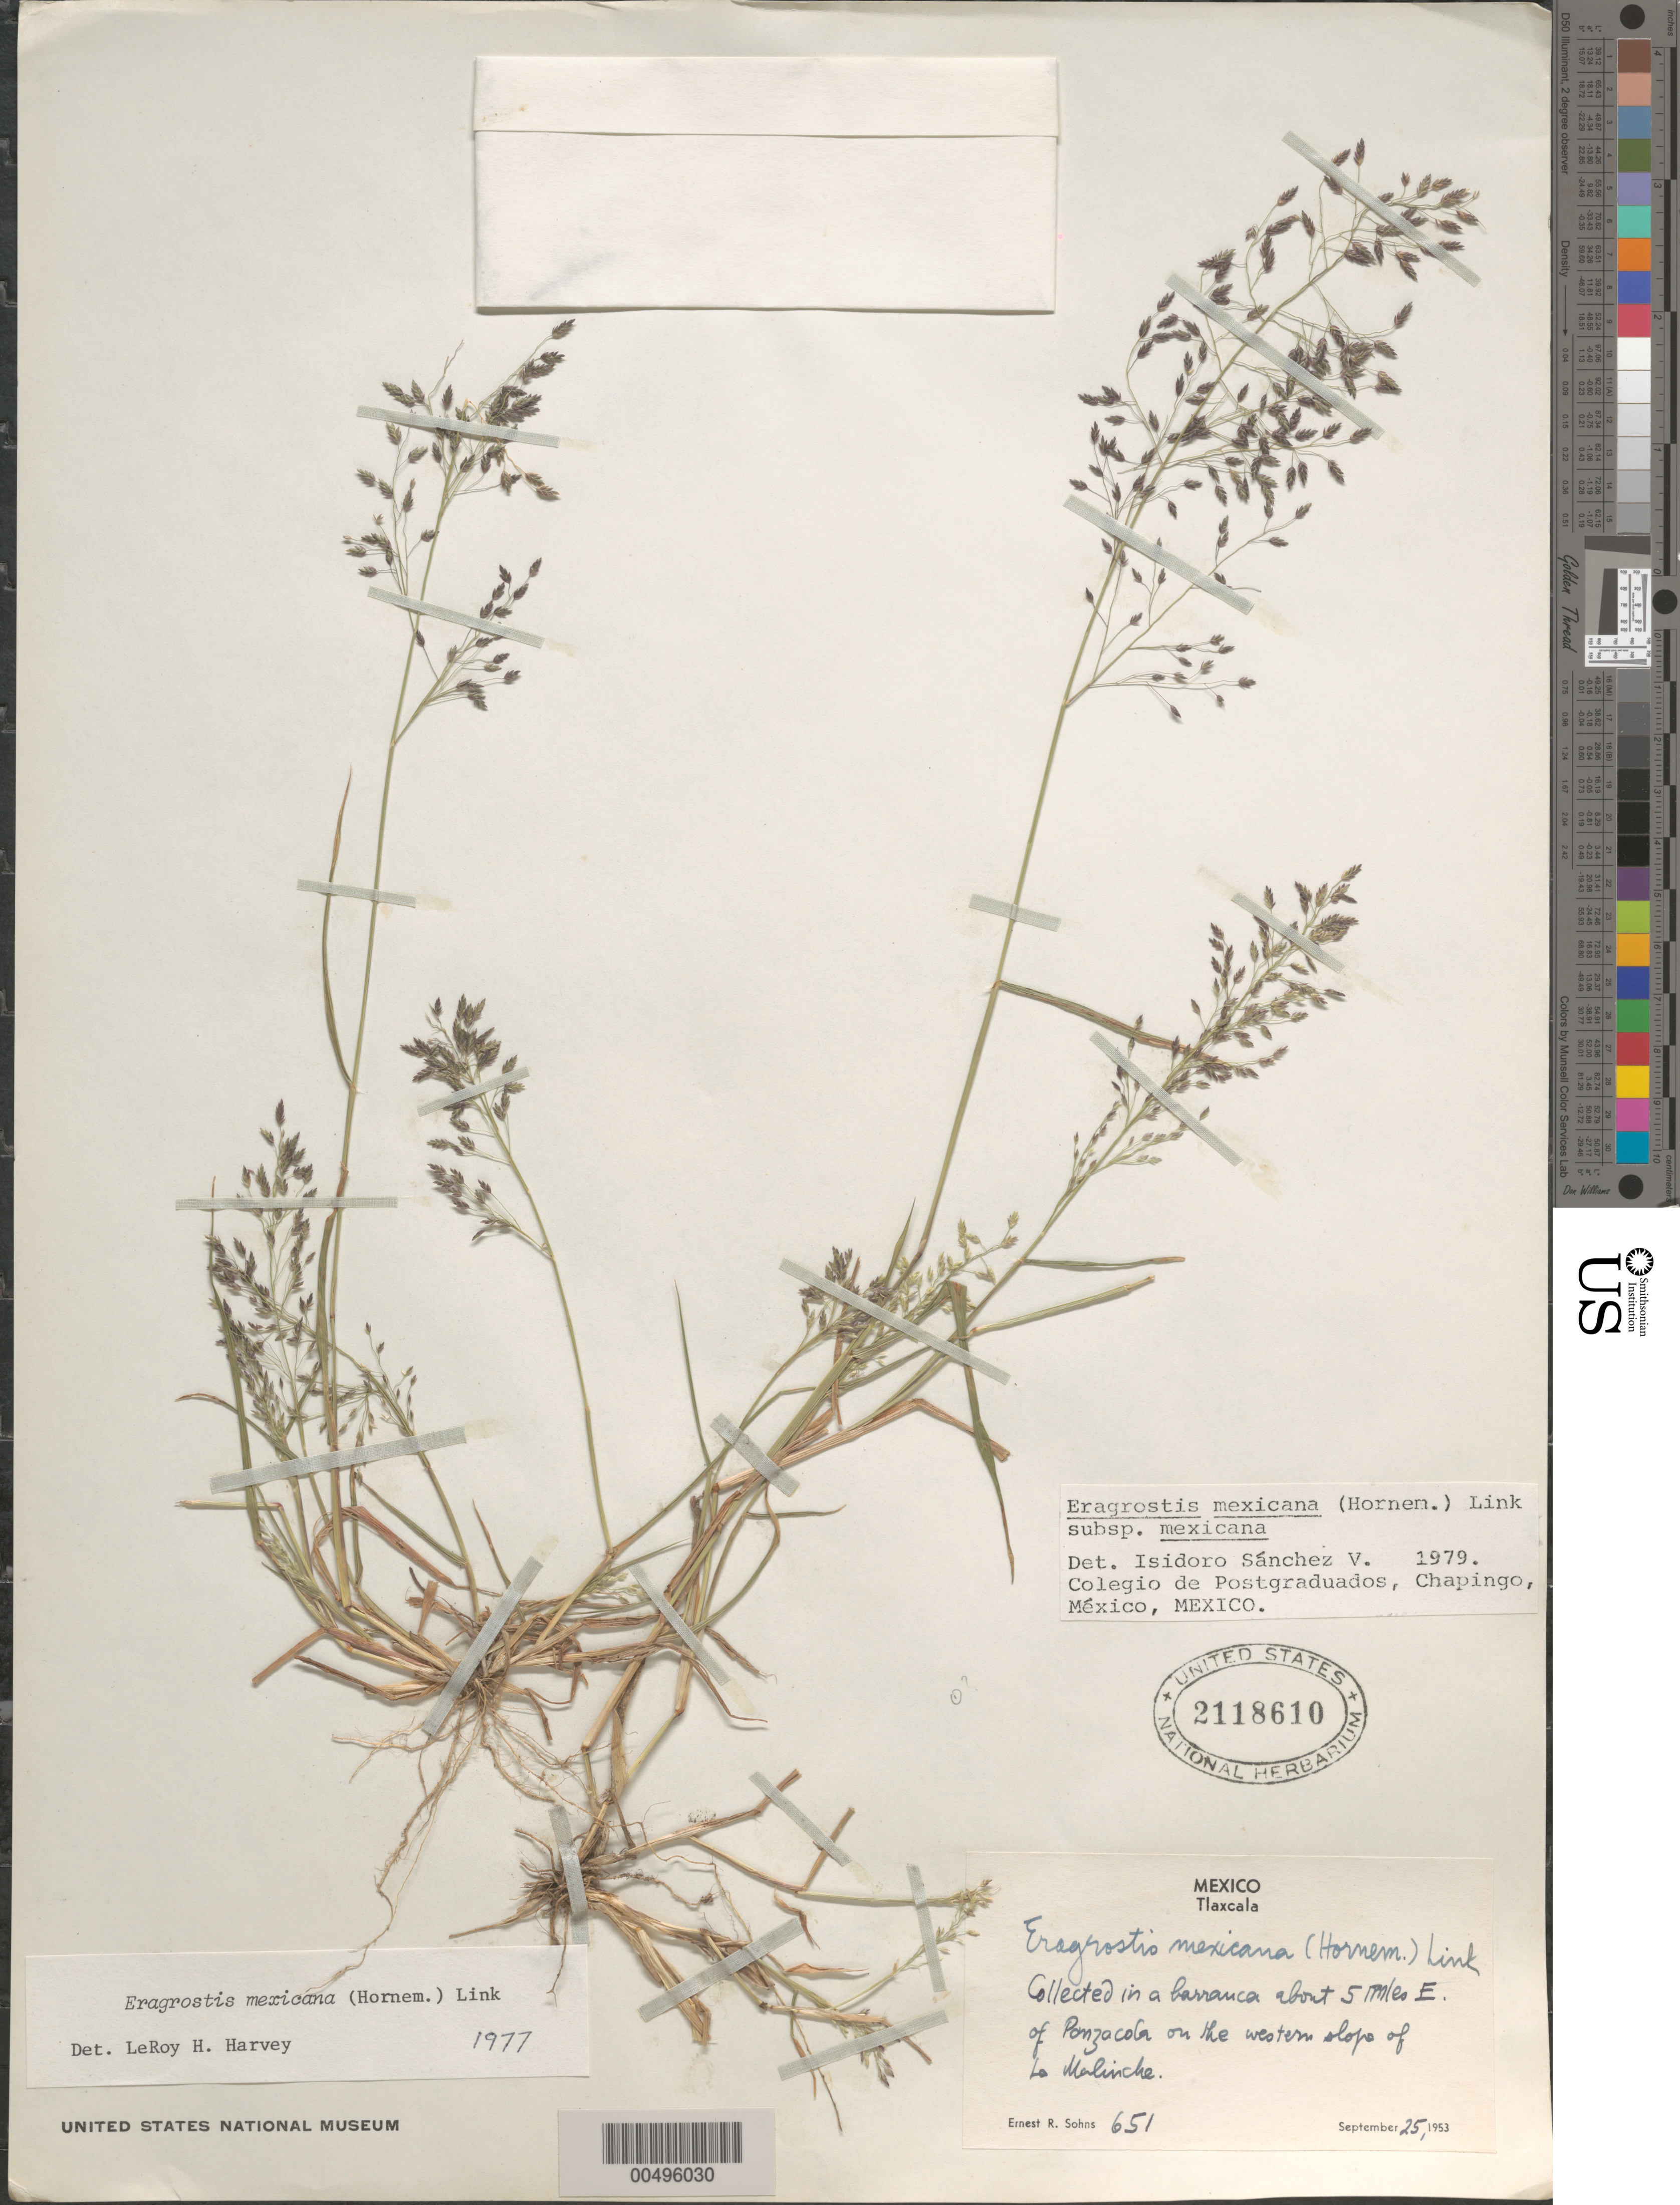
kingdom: Plantae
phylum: Tracheophyta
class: Liliopsida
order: Poales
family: Poaceae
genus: Eragrostis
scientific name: Eragrostis mexicana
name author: (Hornem.) Link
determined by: Sánchez Vega, I. M.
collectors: E. R. Sohns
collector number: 651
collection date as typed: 25 Sep 1953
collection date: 1953-09-25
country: Mexico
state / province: Tlaxcala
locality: About 5 mi E of Ponzacola on the W slope of La Malinche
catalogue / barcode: US 2118610